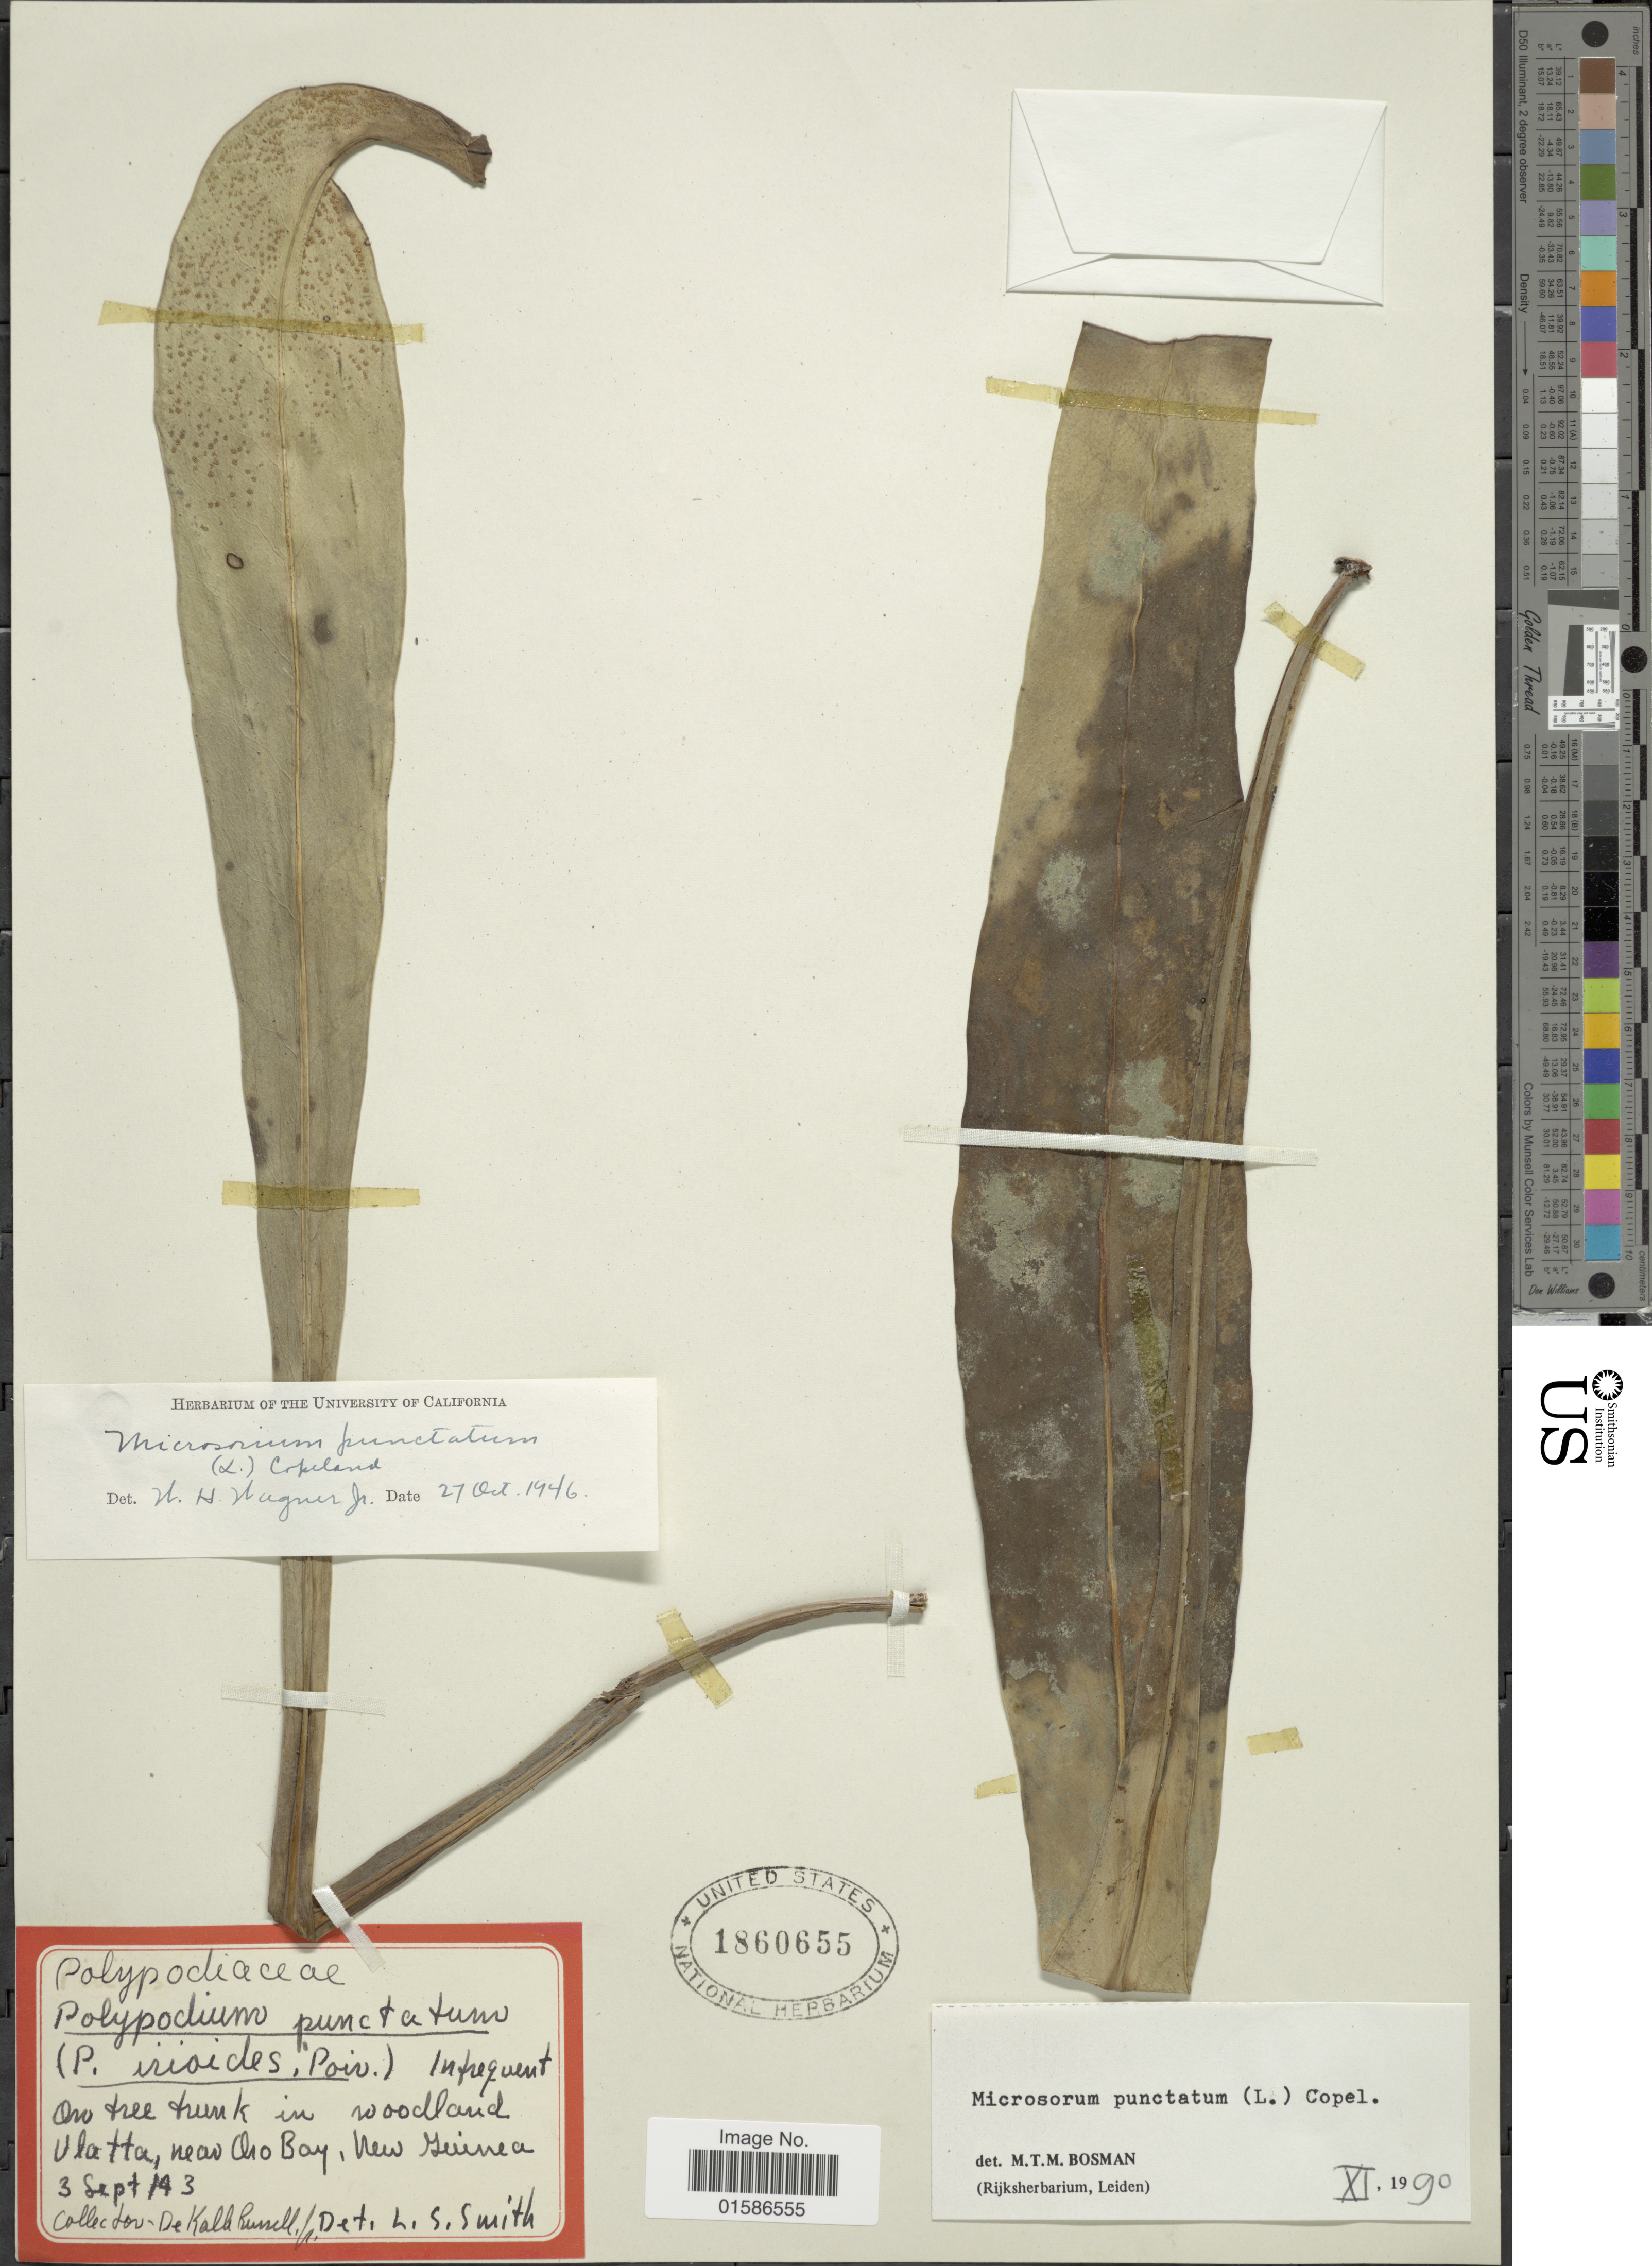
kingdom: Plantae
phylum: Tracheophyta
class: Polypodiopsida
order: Polypodiales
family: Polypodiaceae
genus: Microsorum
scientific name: Microsorum punctatum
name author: (L.) Copel.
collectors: D. K. Russell Jr.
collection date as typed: Transcribed d/m/y: 3/9/43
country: Papua New Guinea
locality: Vlatta, near Oio Bay, New Guinea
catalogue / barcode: US 1860655